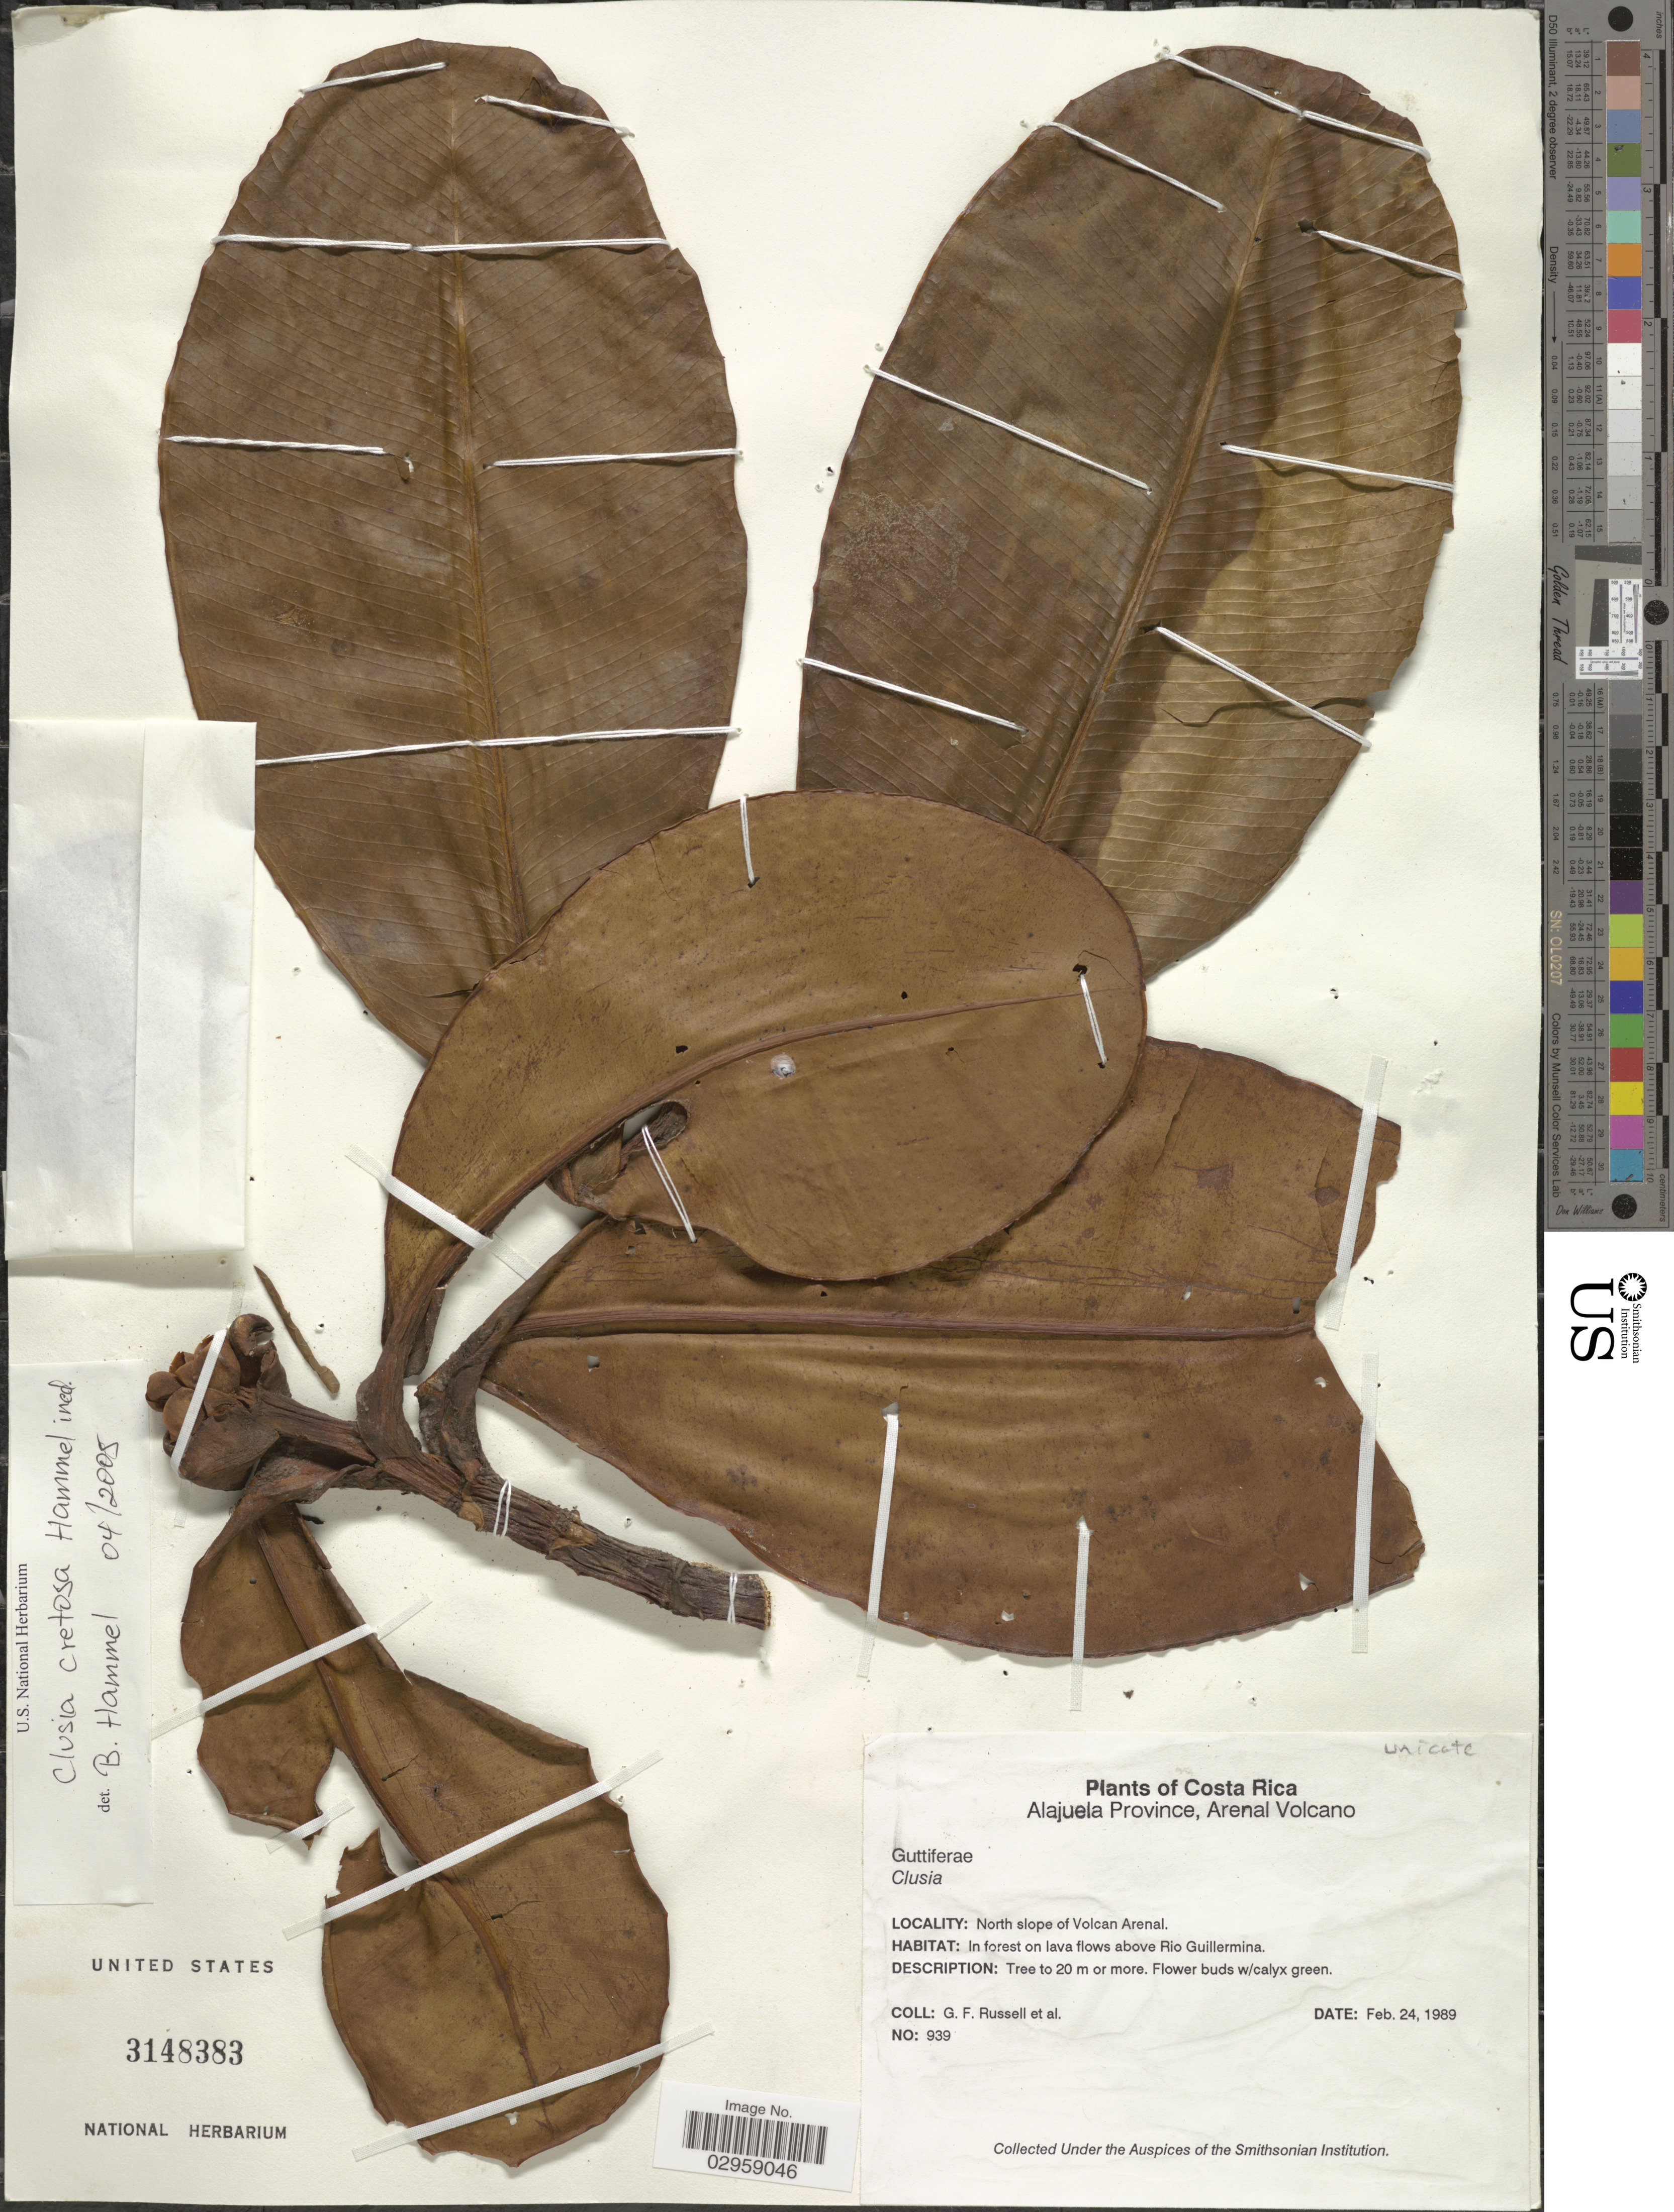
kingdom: Plantae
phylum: Tracheophyta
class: Magnoliopsida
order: Malpighiales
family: Clusiaceae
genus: Clusia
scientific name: Clusia cretosa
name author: Hammel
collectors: G. Russell & et al.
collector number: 939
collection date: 1989-02-24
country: Costa Rica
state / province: Alajuela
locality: Arenal Volcano. North slope of Volcan Arenal. In forest on lava flows above Rio Guillermina.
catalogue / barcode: US 3148383